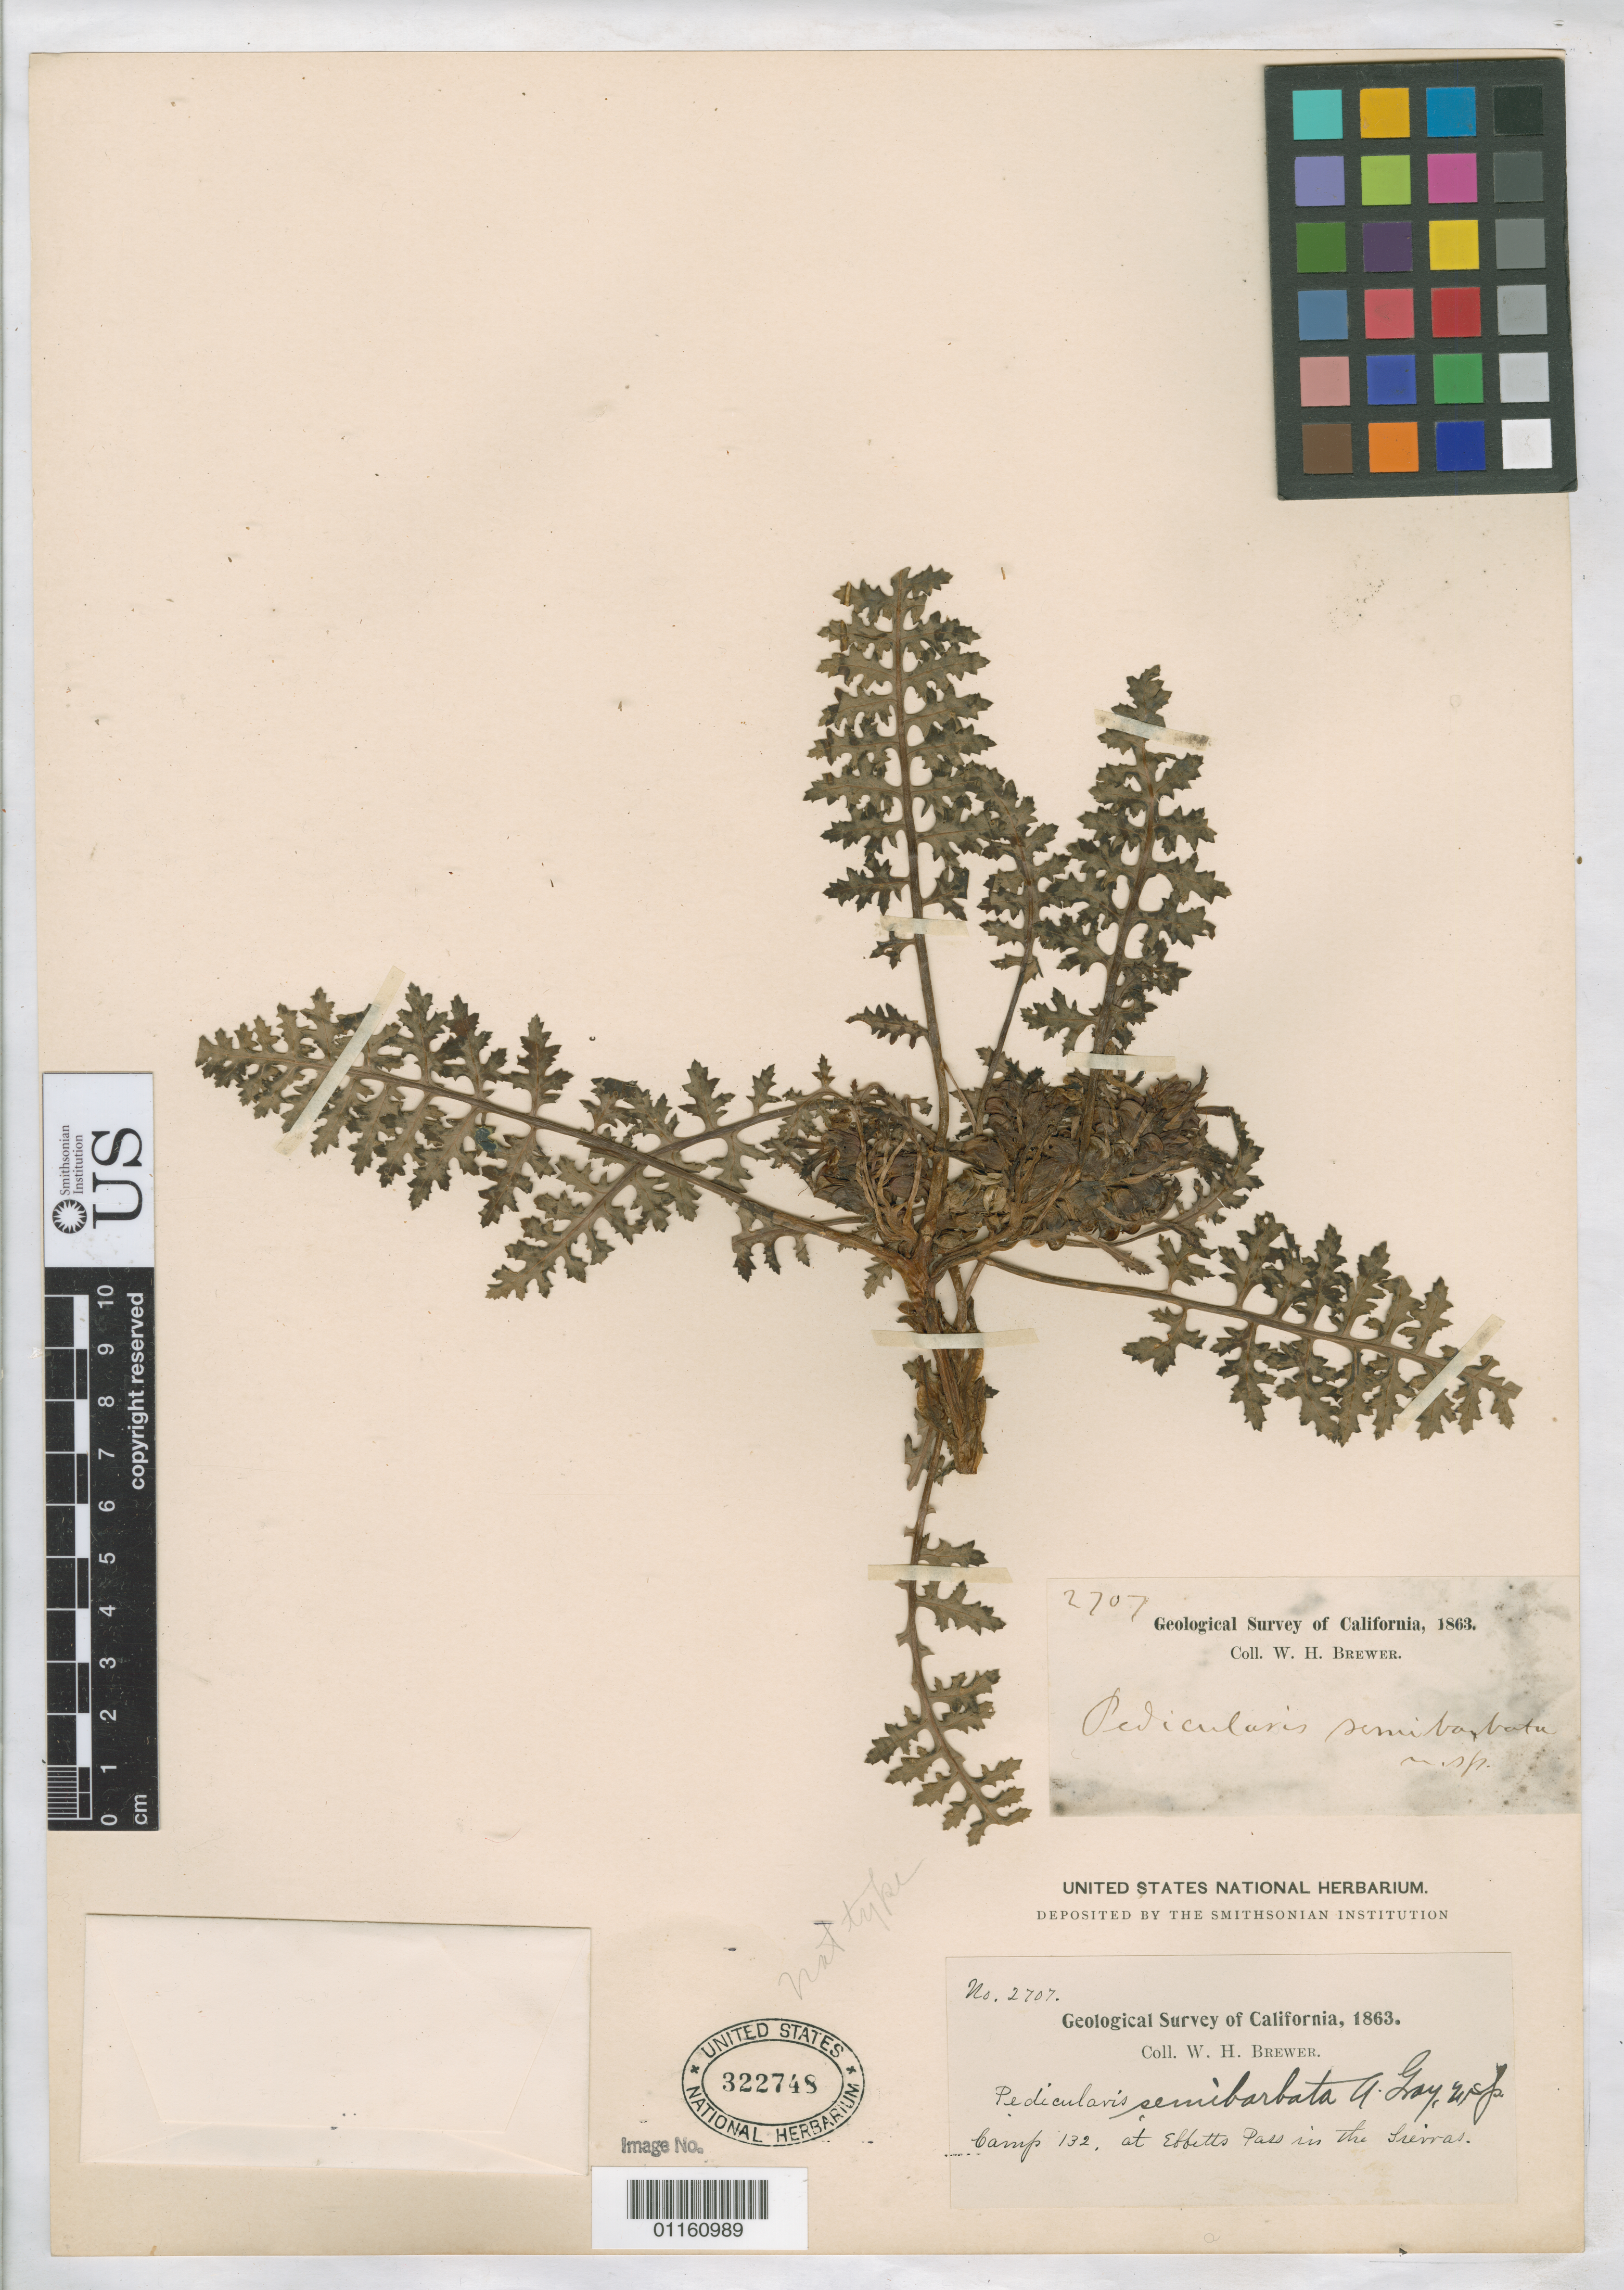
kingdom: Plantae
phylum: Tracheophyta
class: Magnoliopsida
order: Lamiales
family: Orobanchaceae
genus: Pedicularis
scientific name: Pedicularis semibarbata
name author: A. Gray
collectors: W. H. Brewer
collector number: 2707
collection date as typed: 1863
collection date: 1863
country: United States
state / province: California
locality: Camp 132, at Abbetts Pass in the Sierras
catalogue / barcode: US 322748